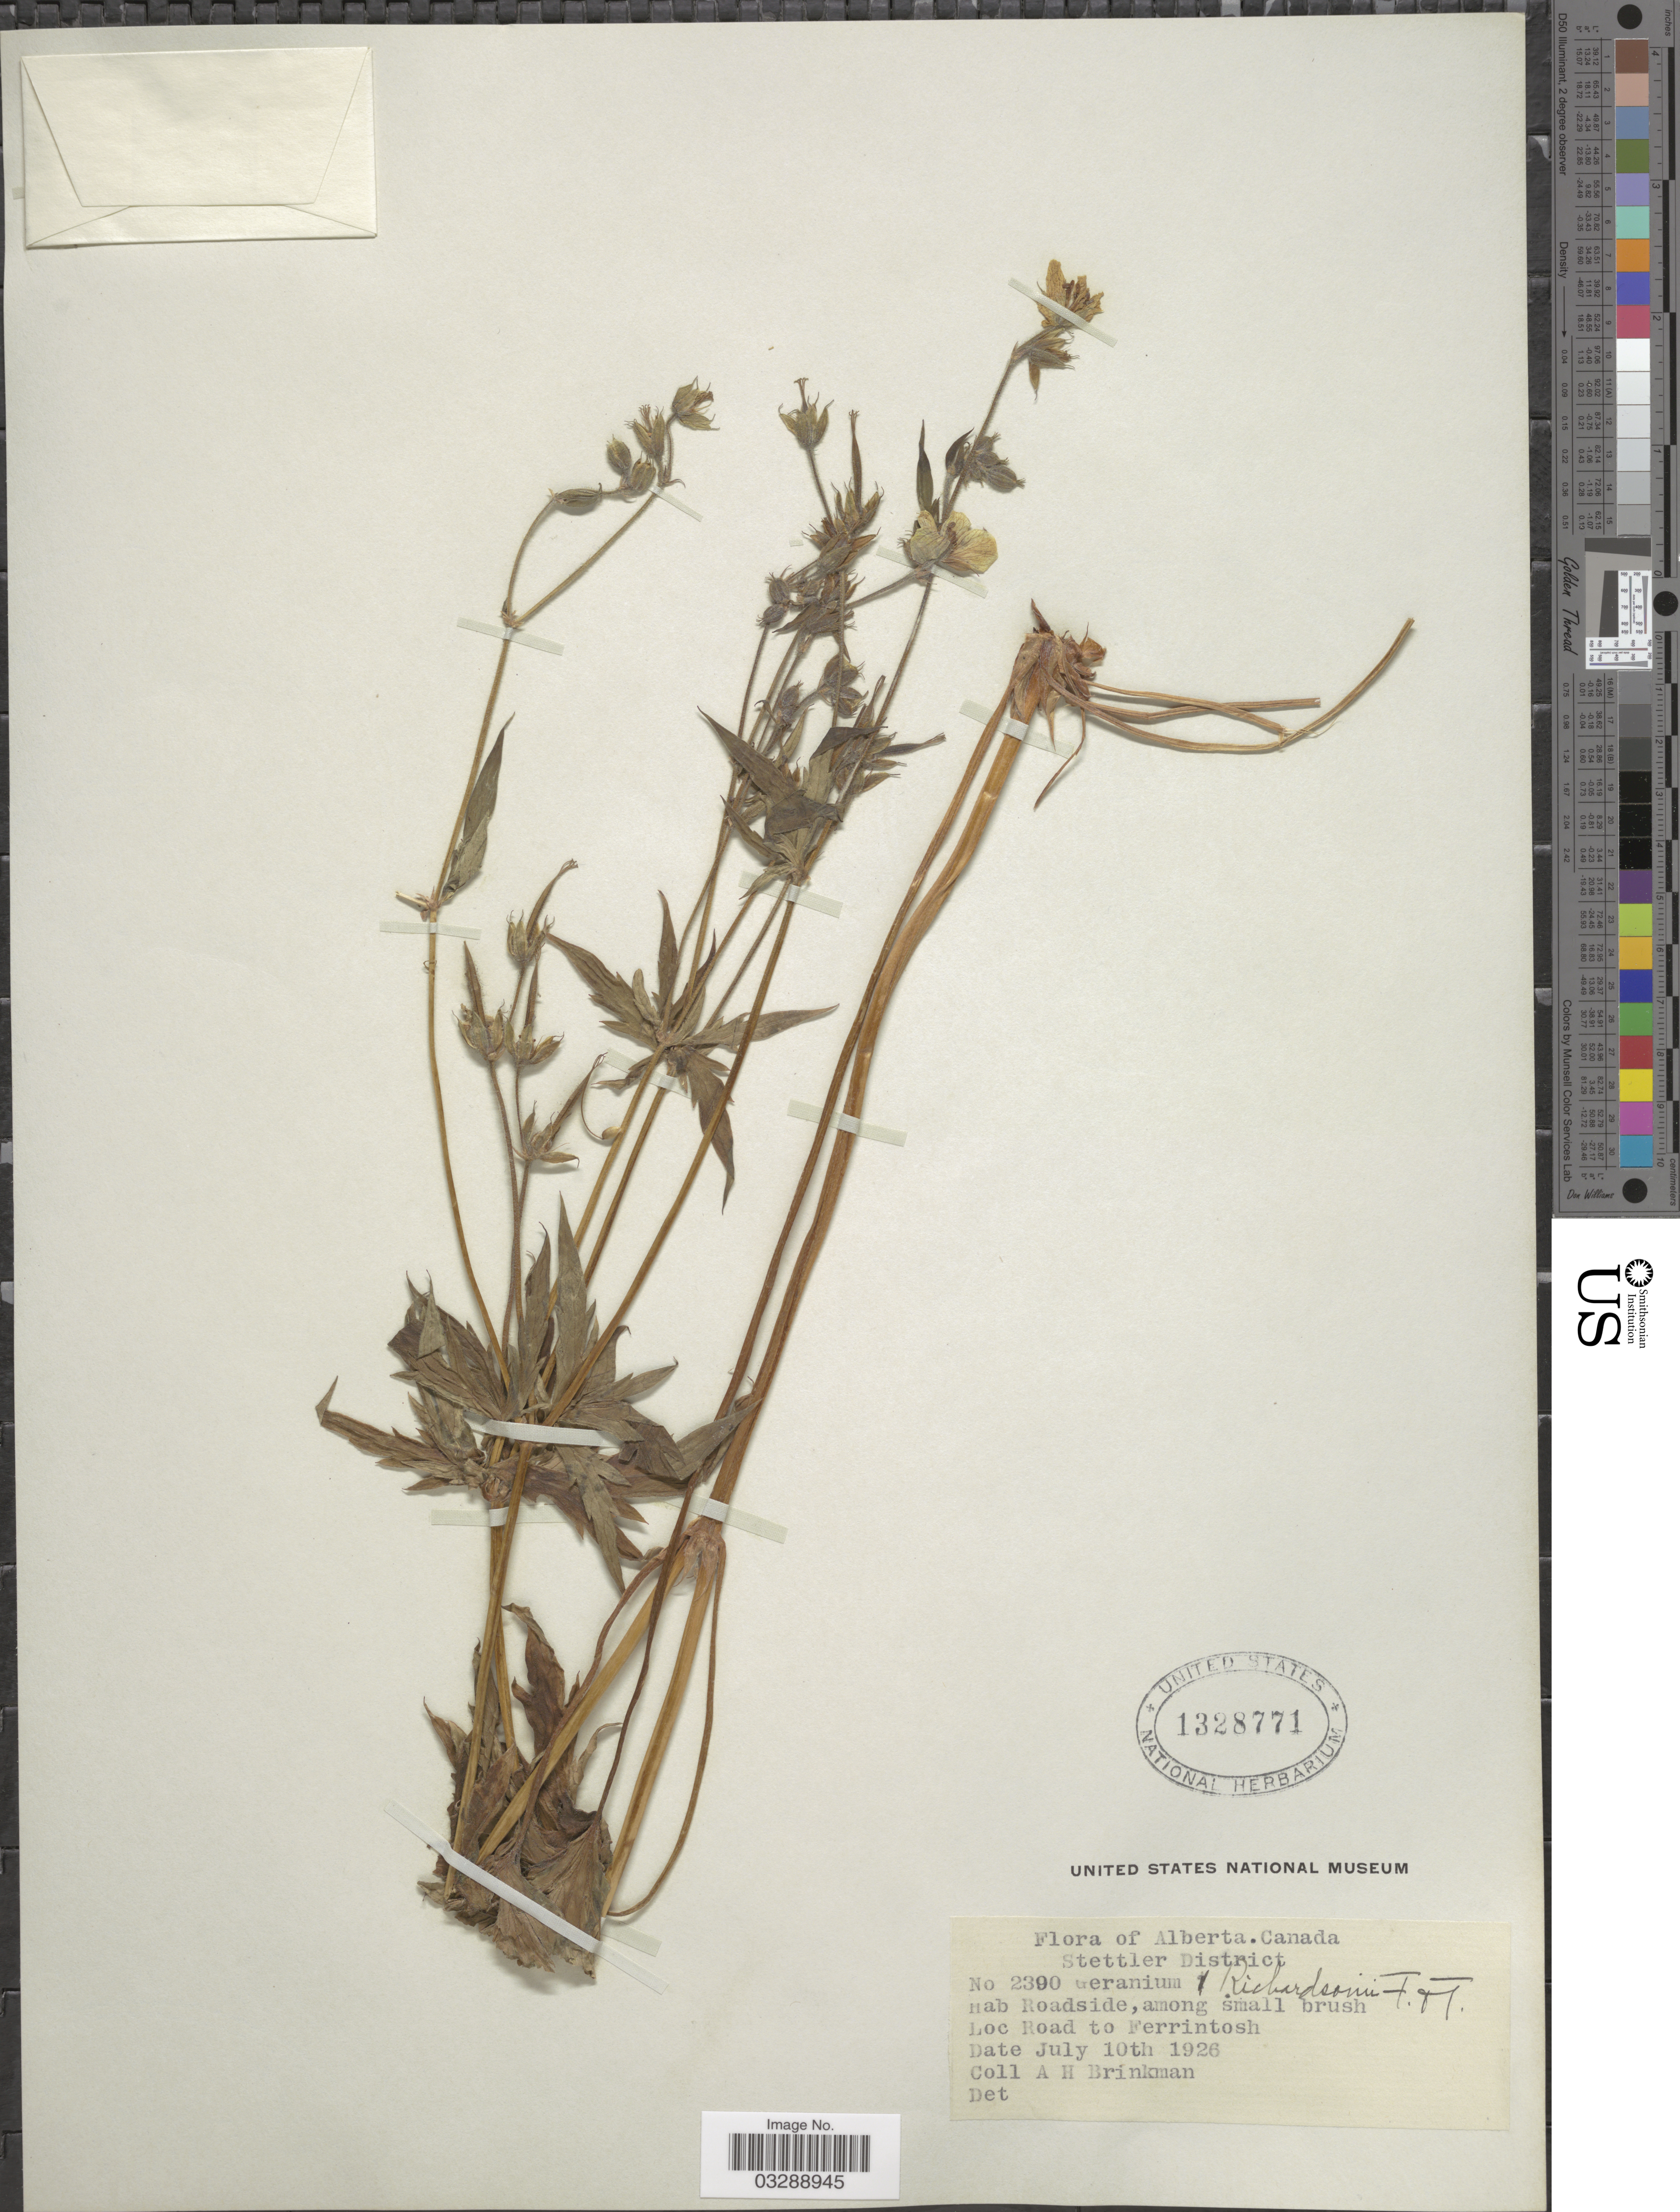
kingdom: Plantae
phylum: Tracheophyta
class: Magnoliopsida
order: Geraniales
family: Geraniaceae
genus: Geranium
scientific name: Geranium richardsonii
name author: Fisch. & Trautv.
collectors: A. Brinkman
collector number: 2390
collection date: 1926-07-10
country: Canada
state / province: Alberta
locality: Stettler District. Road to Ferrintosh.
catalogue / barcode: US 1328771